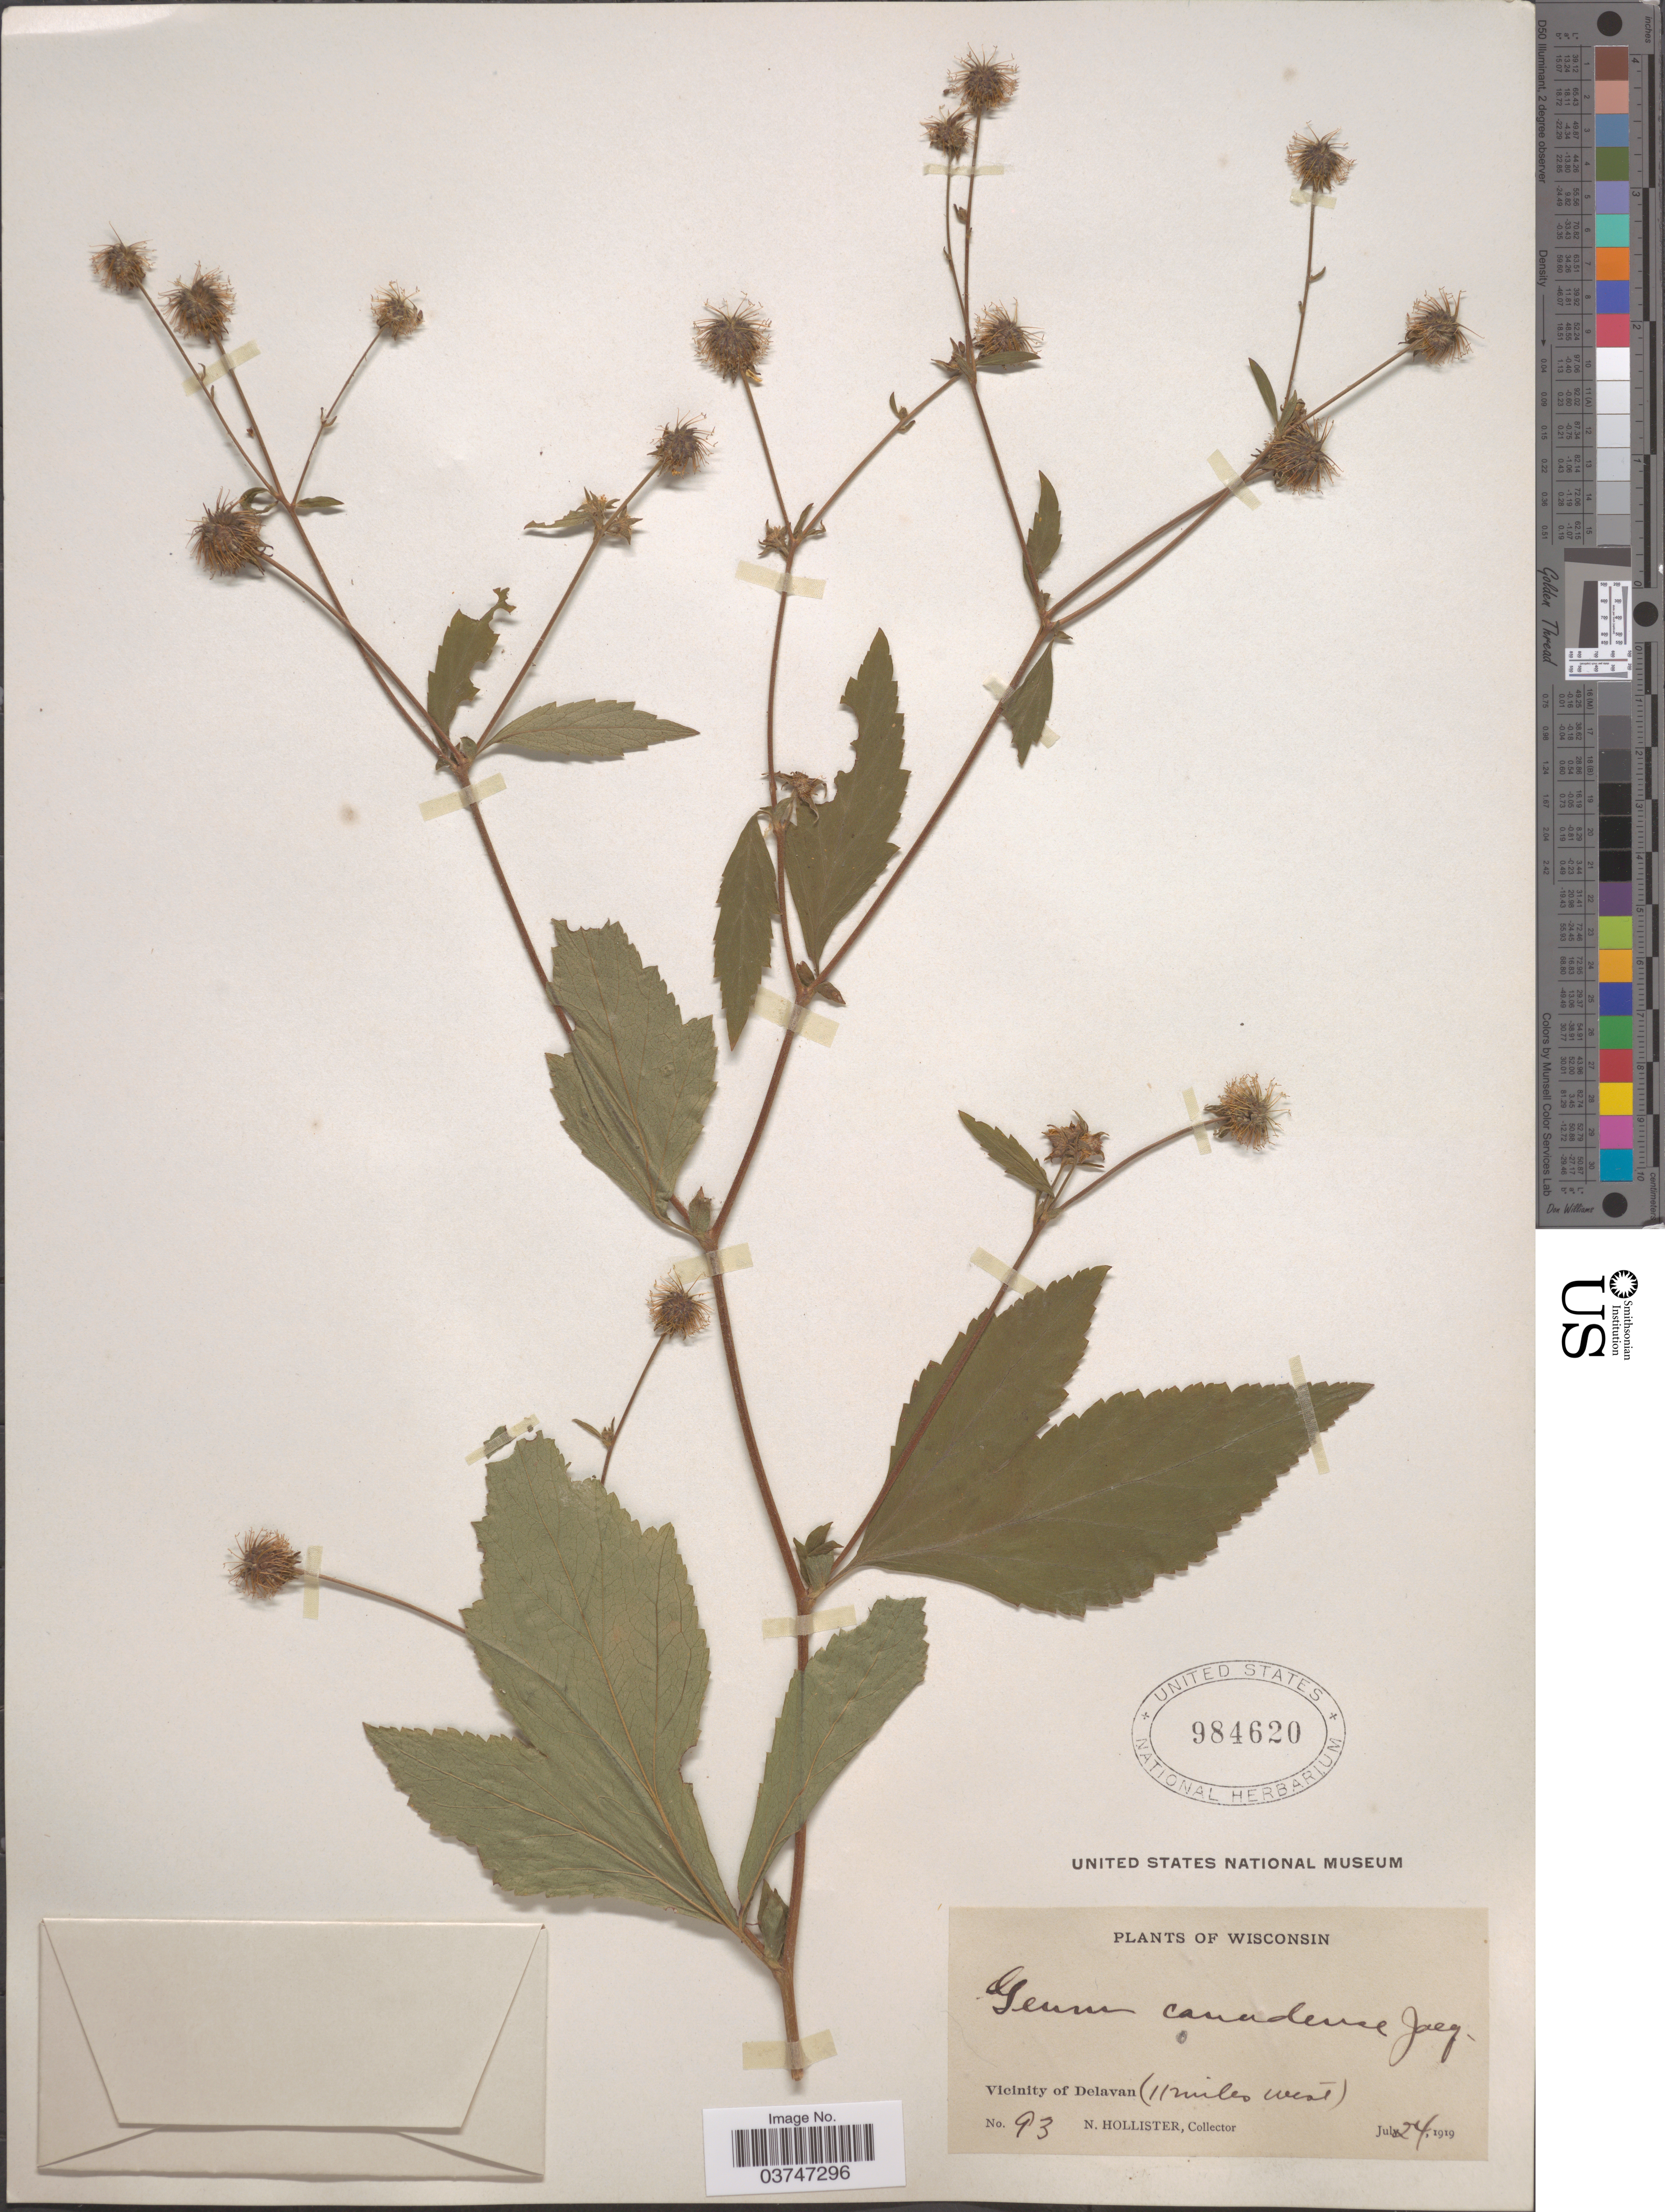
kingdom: Plantae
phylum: Tracheophyta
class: Magnoliopsida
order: Rosales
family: Rosaceae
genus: Geum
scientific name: Geum canadense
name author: Jacq.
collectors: N. Hollister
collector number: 93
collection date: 1919-07-24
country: United States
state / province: Wisconsin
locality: Vicinity of Delavan (11 miles west).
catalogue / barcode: US 984620